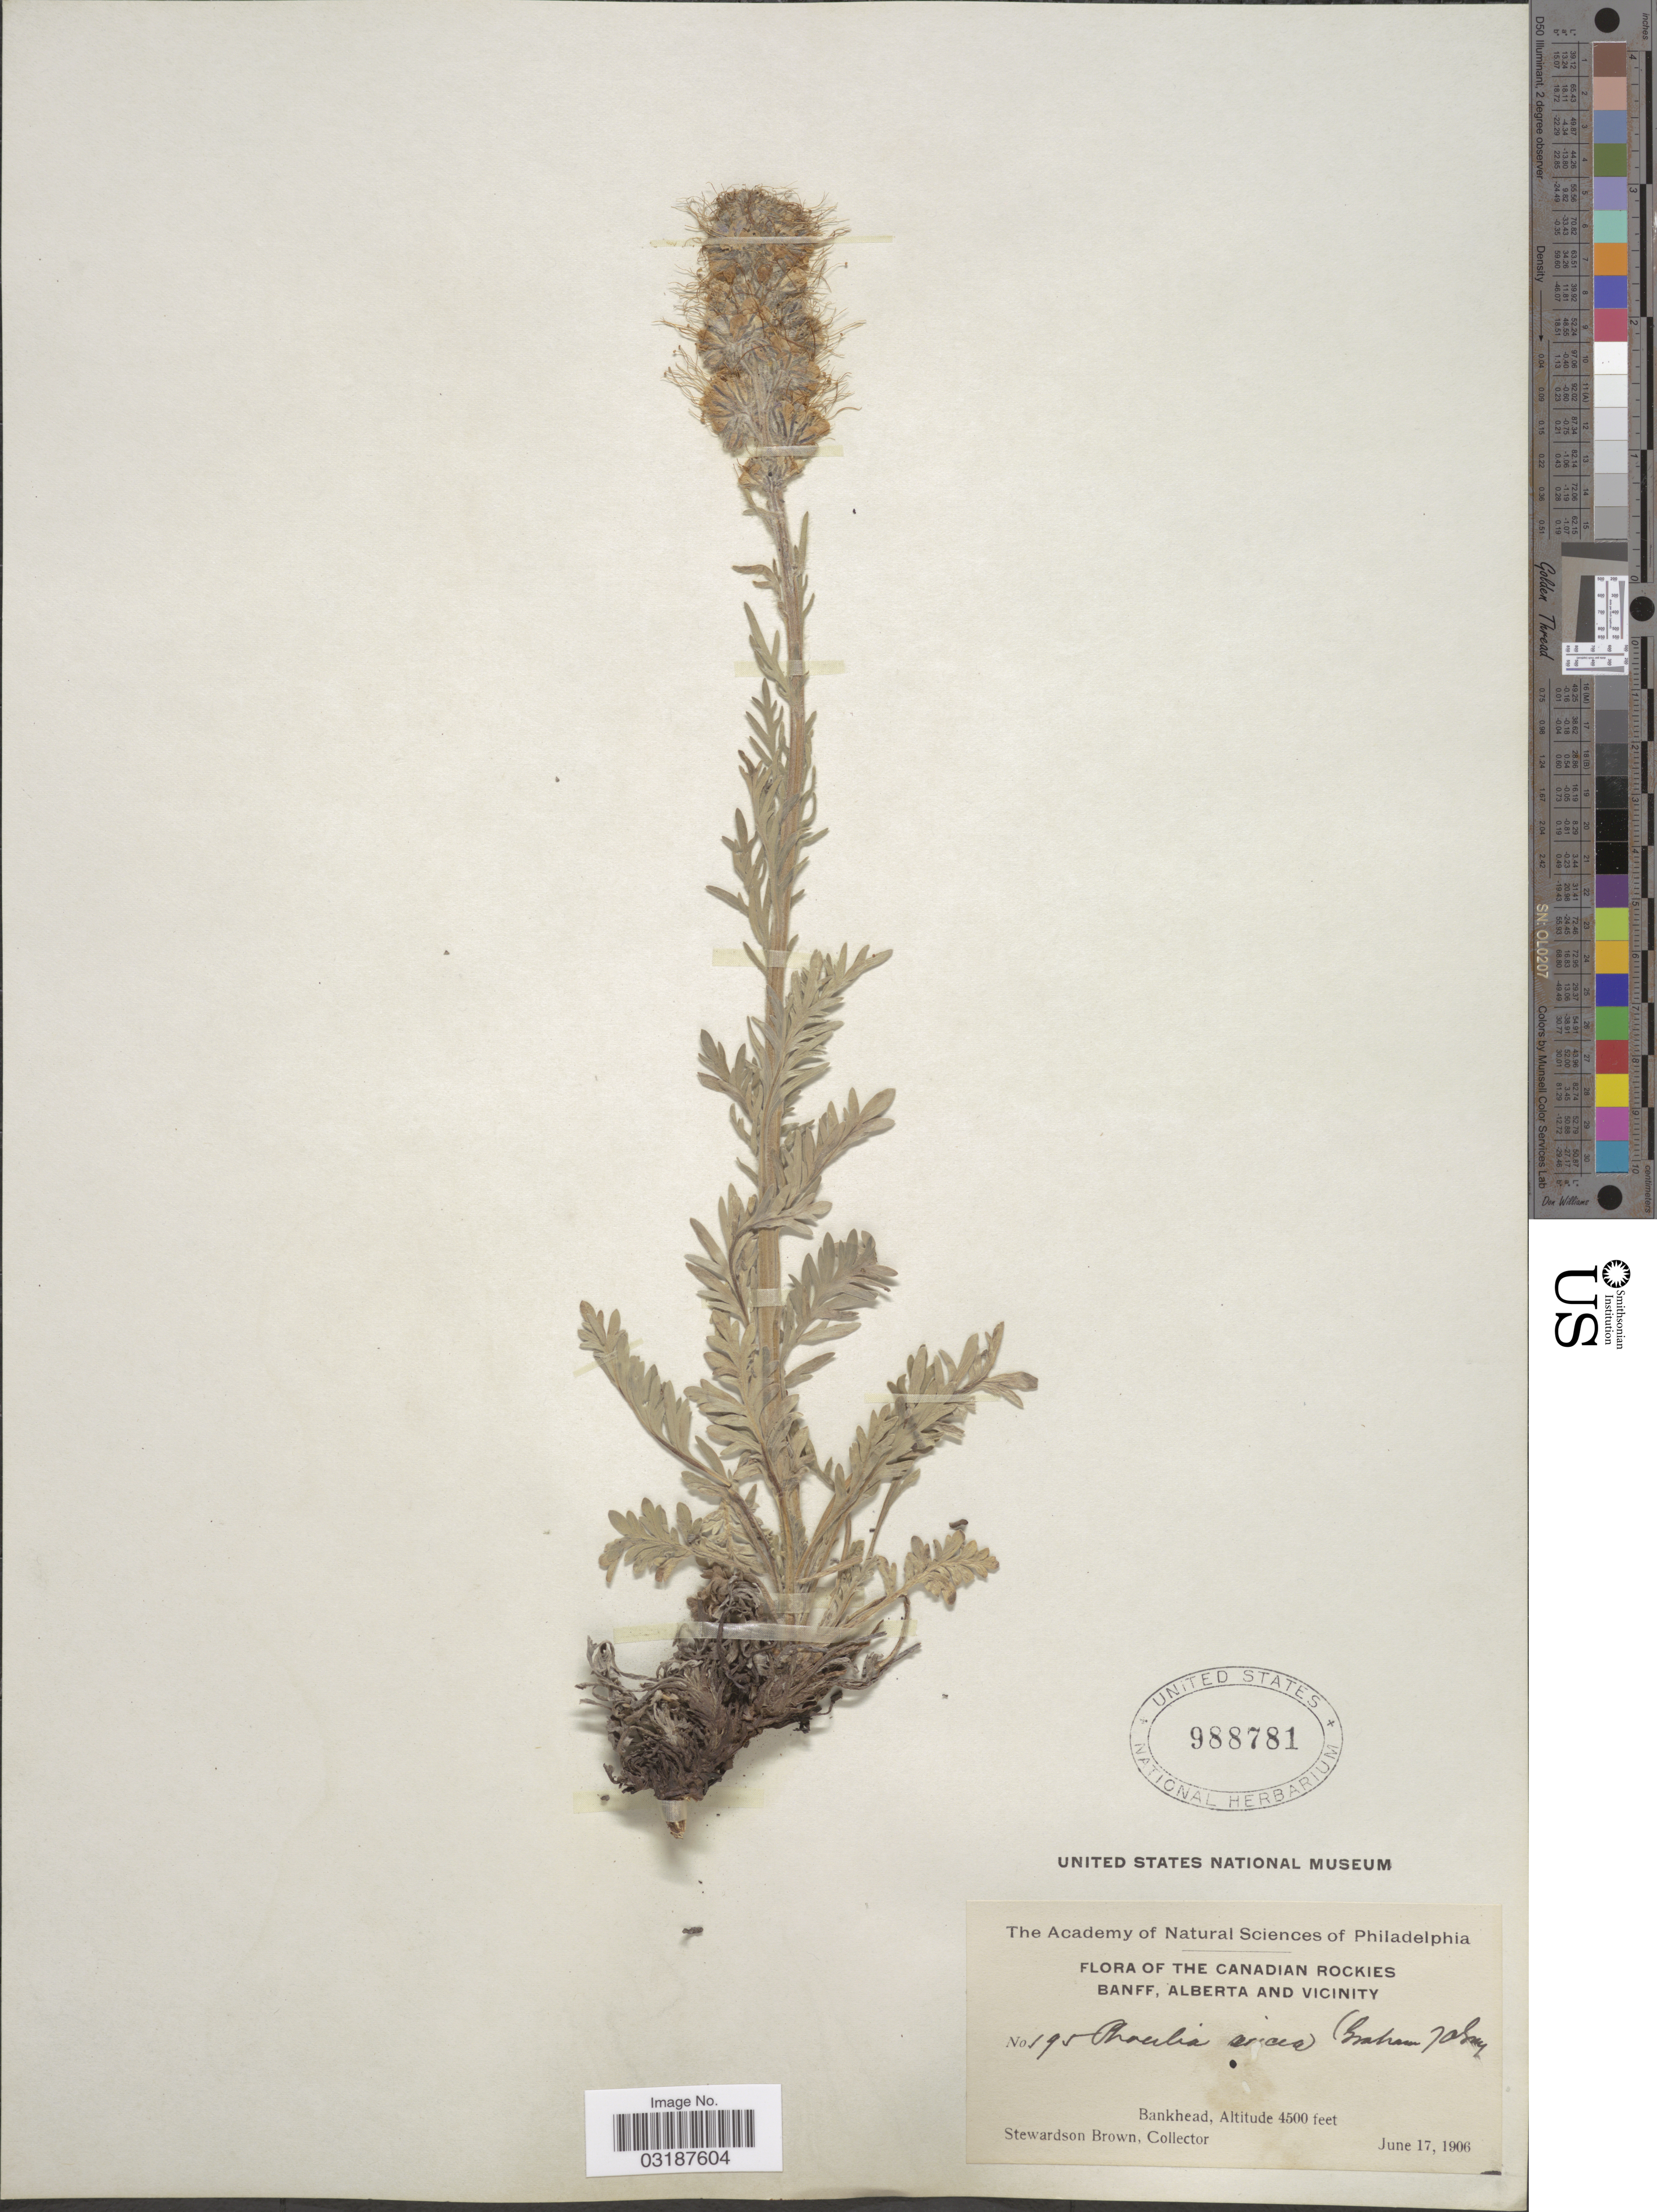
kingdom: Plantae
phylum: Tracheophyta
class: Magnoliopsida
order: Boraginales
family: Hydrophyllaceae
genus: Phacelia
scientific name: Phacelia sericea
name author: (Graham) A. Gray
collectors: S. Brown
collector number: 195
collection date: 1906-06-17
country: Canada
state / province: Alberta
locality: The Canadian Rockies, Banff, Alberta and vicinity. Bankhead.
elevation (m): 1372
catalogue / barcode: US 988781